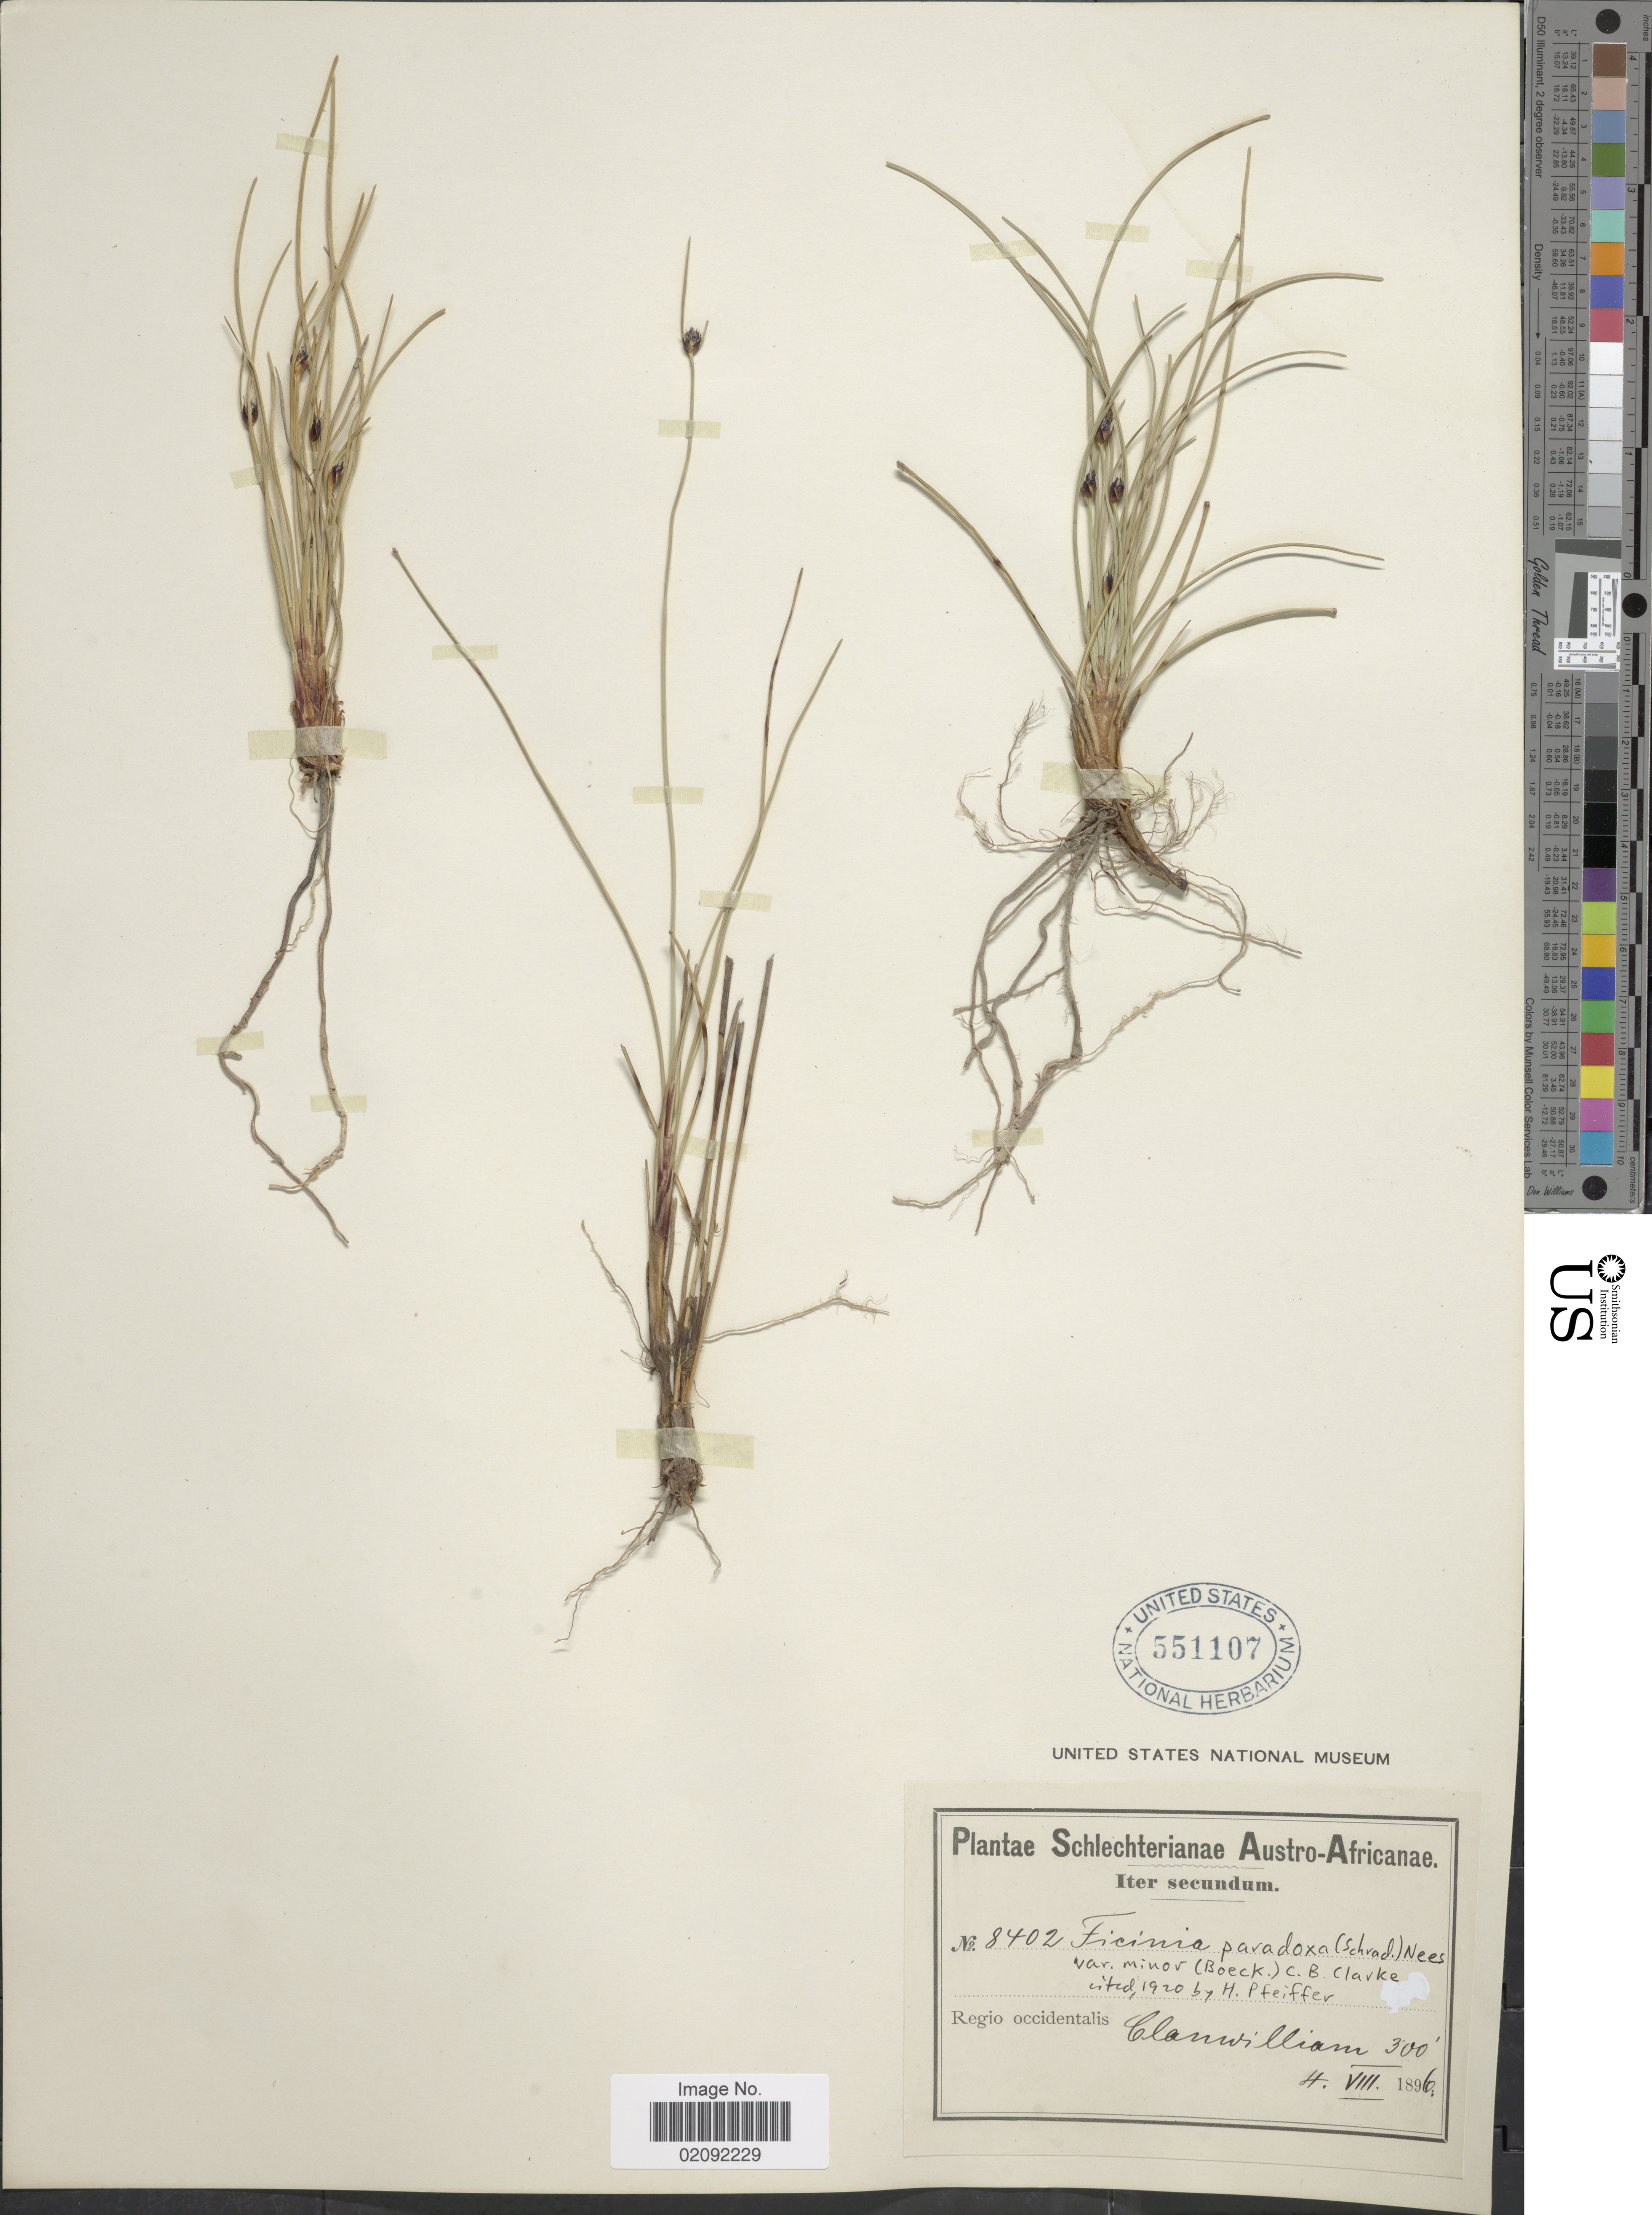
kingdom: Plantae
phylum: Tracheophyta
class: Liliopsida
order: Poales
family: Cyperaceae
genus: Ficinia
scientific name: Ficinia paradoxa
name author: (Schrad.) Nees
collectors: Schlechter, --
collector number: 8402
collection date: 1896-08-04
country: South Africa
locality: Austro-Africanae, Regio occidentalis, Clanwilliam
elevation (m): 91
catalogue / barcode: US 551107